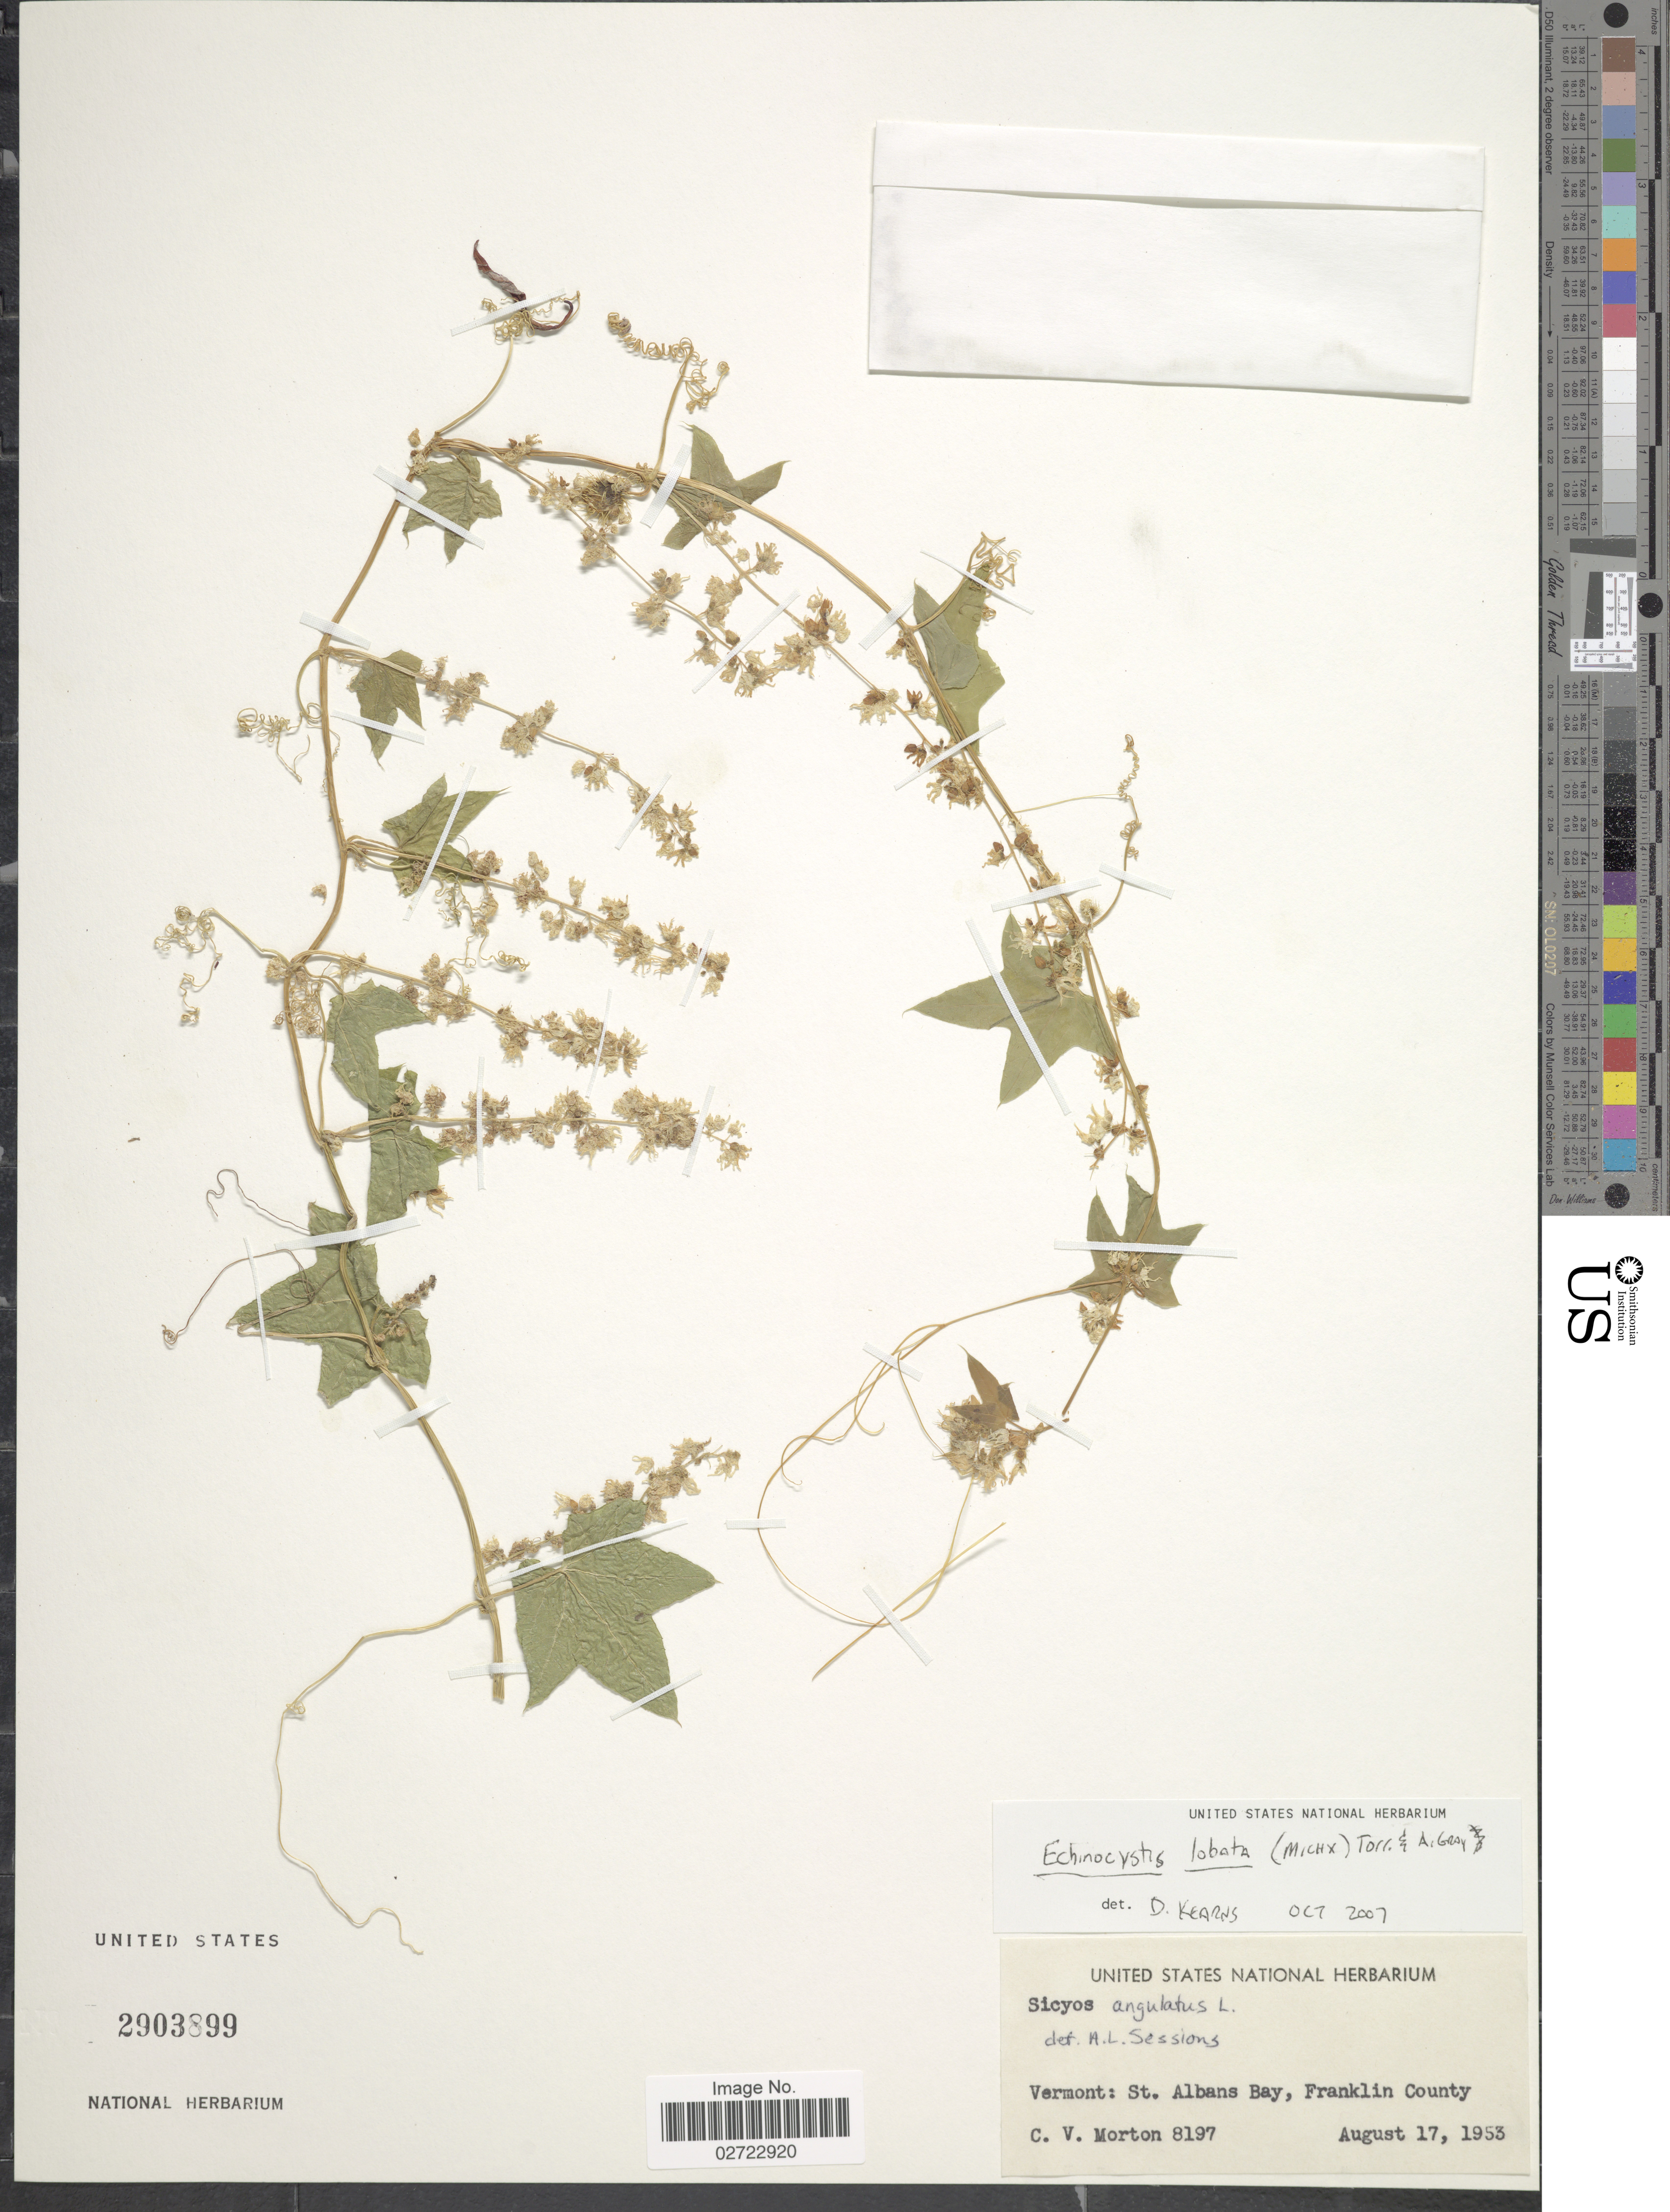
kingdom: Plantae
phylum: Tracheophyta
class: Magnoliopsida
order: Cucurbitales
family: Cucurbitaceae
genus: Echinocystis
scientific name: Echinocystis lobata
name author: (Michx.) Torr. & A. Gray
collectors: C. V. Morton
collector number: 8197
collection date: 1953-08-17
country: United States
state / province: Vermont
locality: St. Albans Bay, Franklin County.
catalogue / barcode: US 2903899